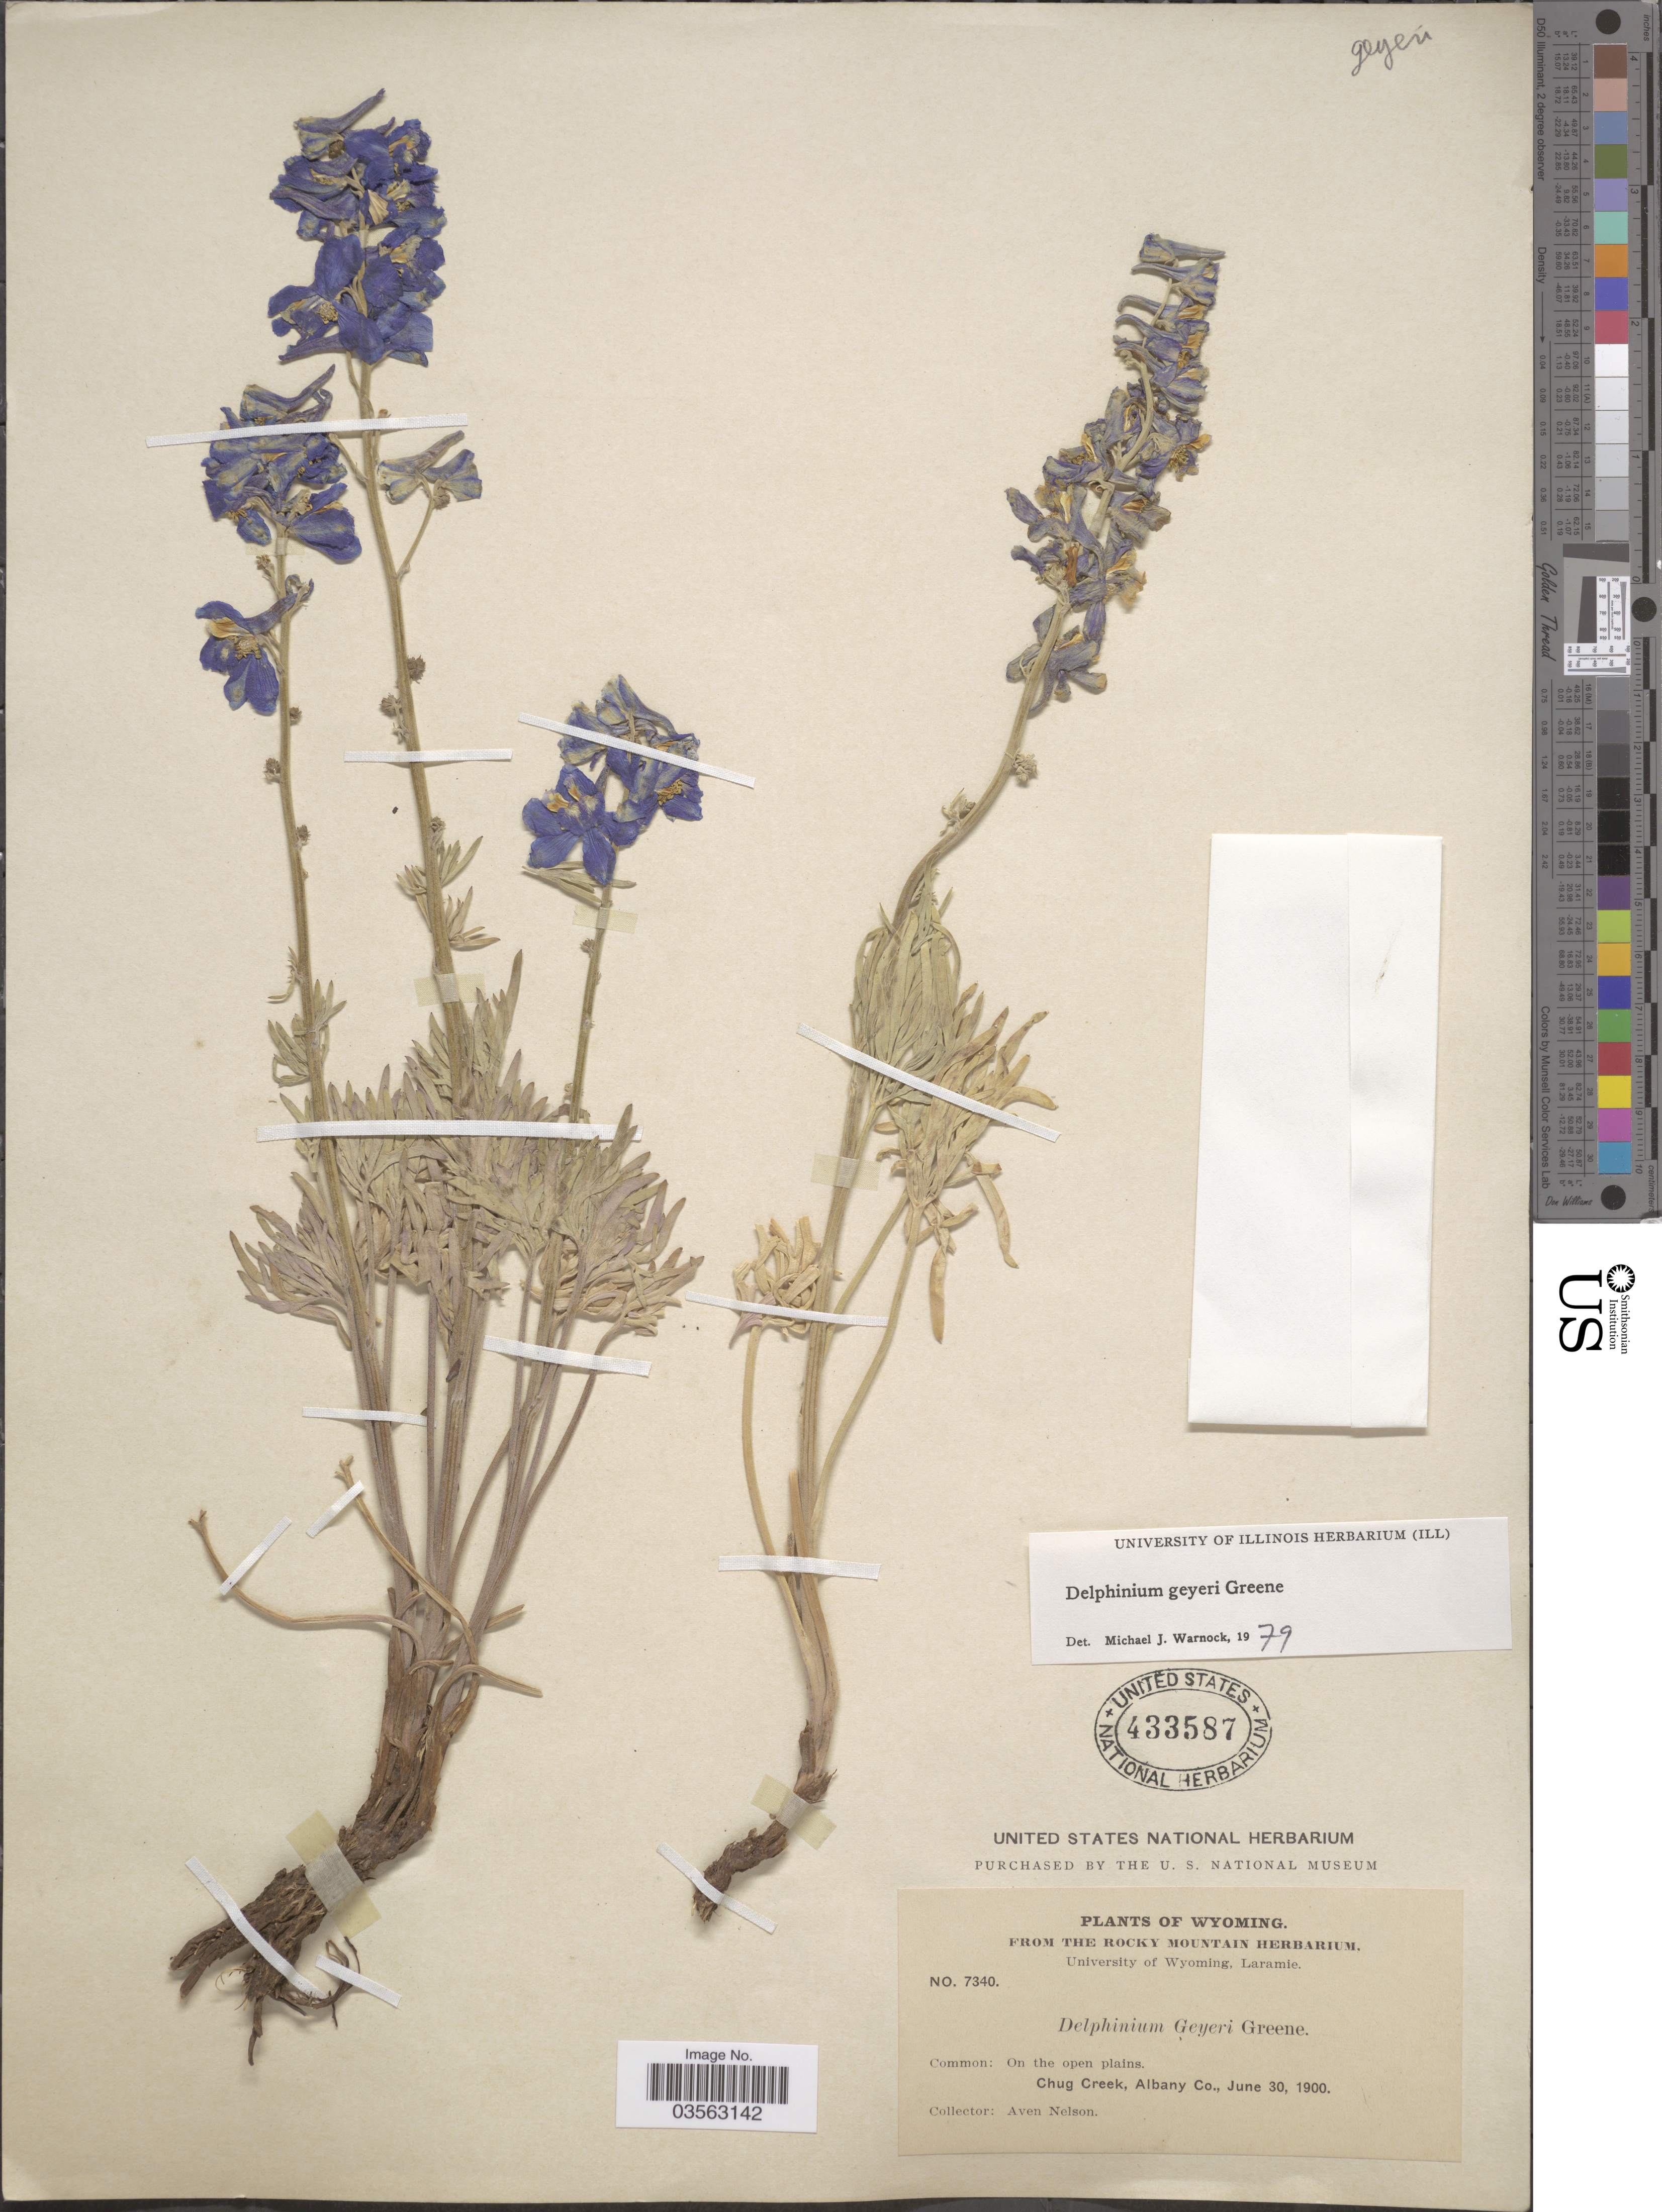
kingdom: Plantae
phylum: Tracheophyta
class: Magnoliopsida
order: Ranunculales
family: Ranunculaceae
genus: Delphinium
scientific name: Delphinium geyeri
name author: Greene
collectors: A. Nelson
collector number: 7340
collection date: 1900-06-30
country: United States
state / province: Wyoming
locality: Chug Creek, Albany Co.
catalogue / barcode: US 433587